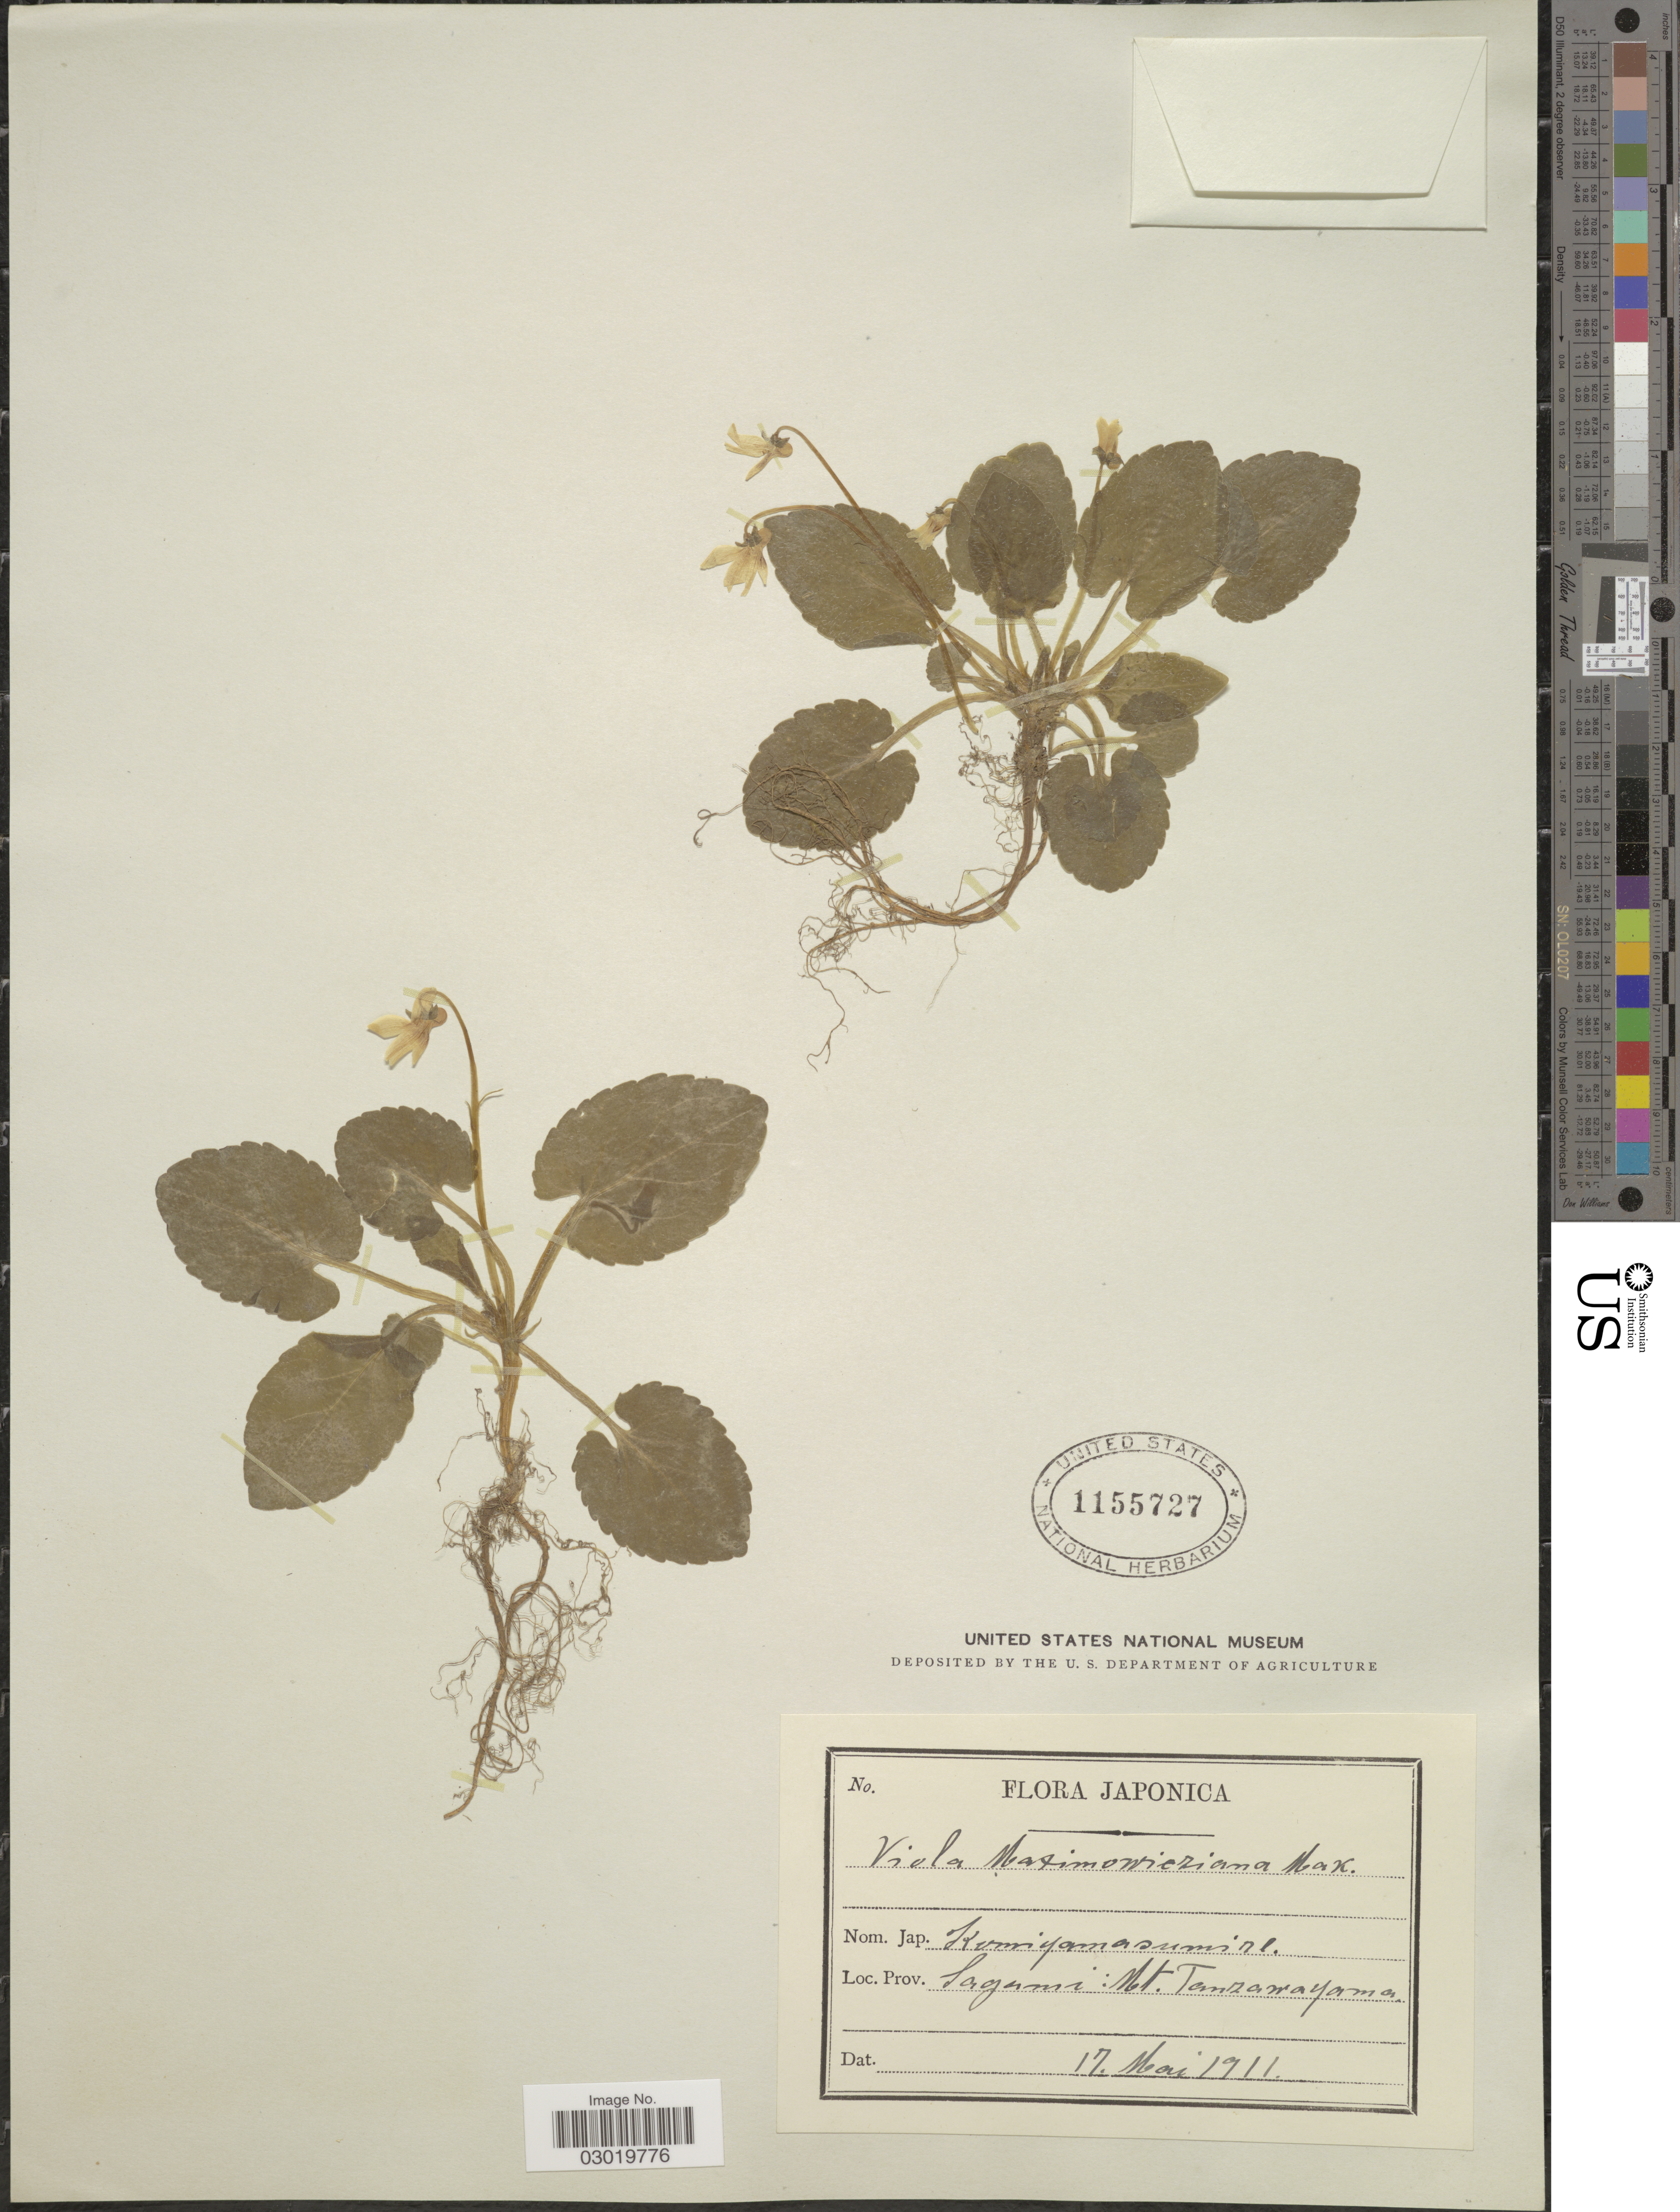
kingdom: Plantae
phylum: Tracheophyta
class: Magnoliopsida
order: Malpighiales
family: Violaceae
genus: Viola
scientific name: Viola maximowicziana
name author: Makino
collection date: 1911-05-17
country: Japan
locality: Sagumi: Mt. Tamzawayama.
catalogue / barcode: US 1155727